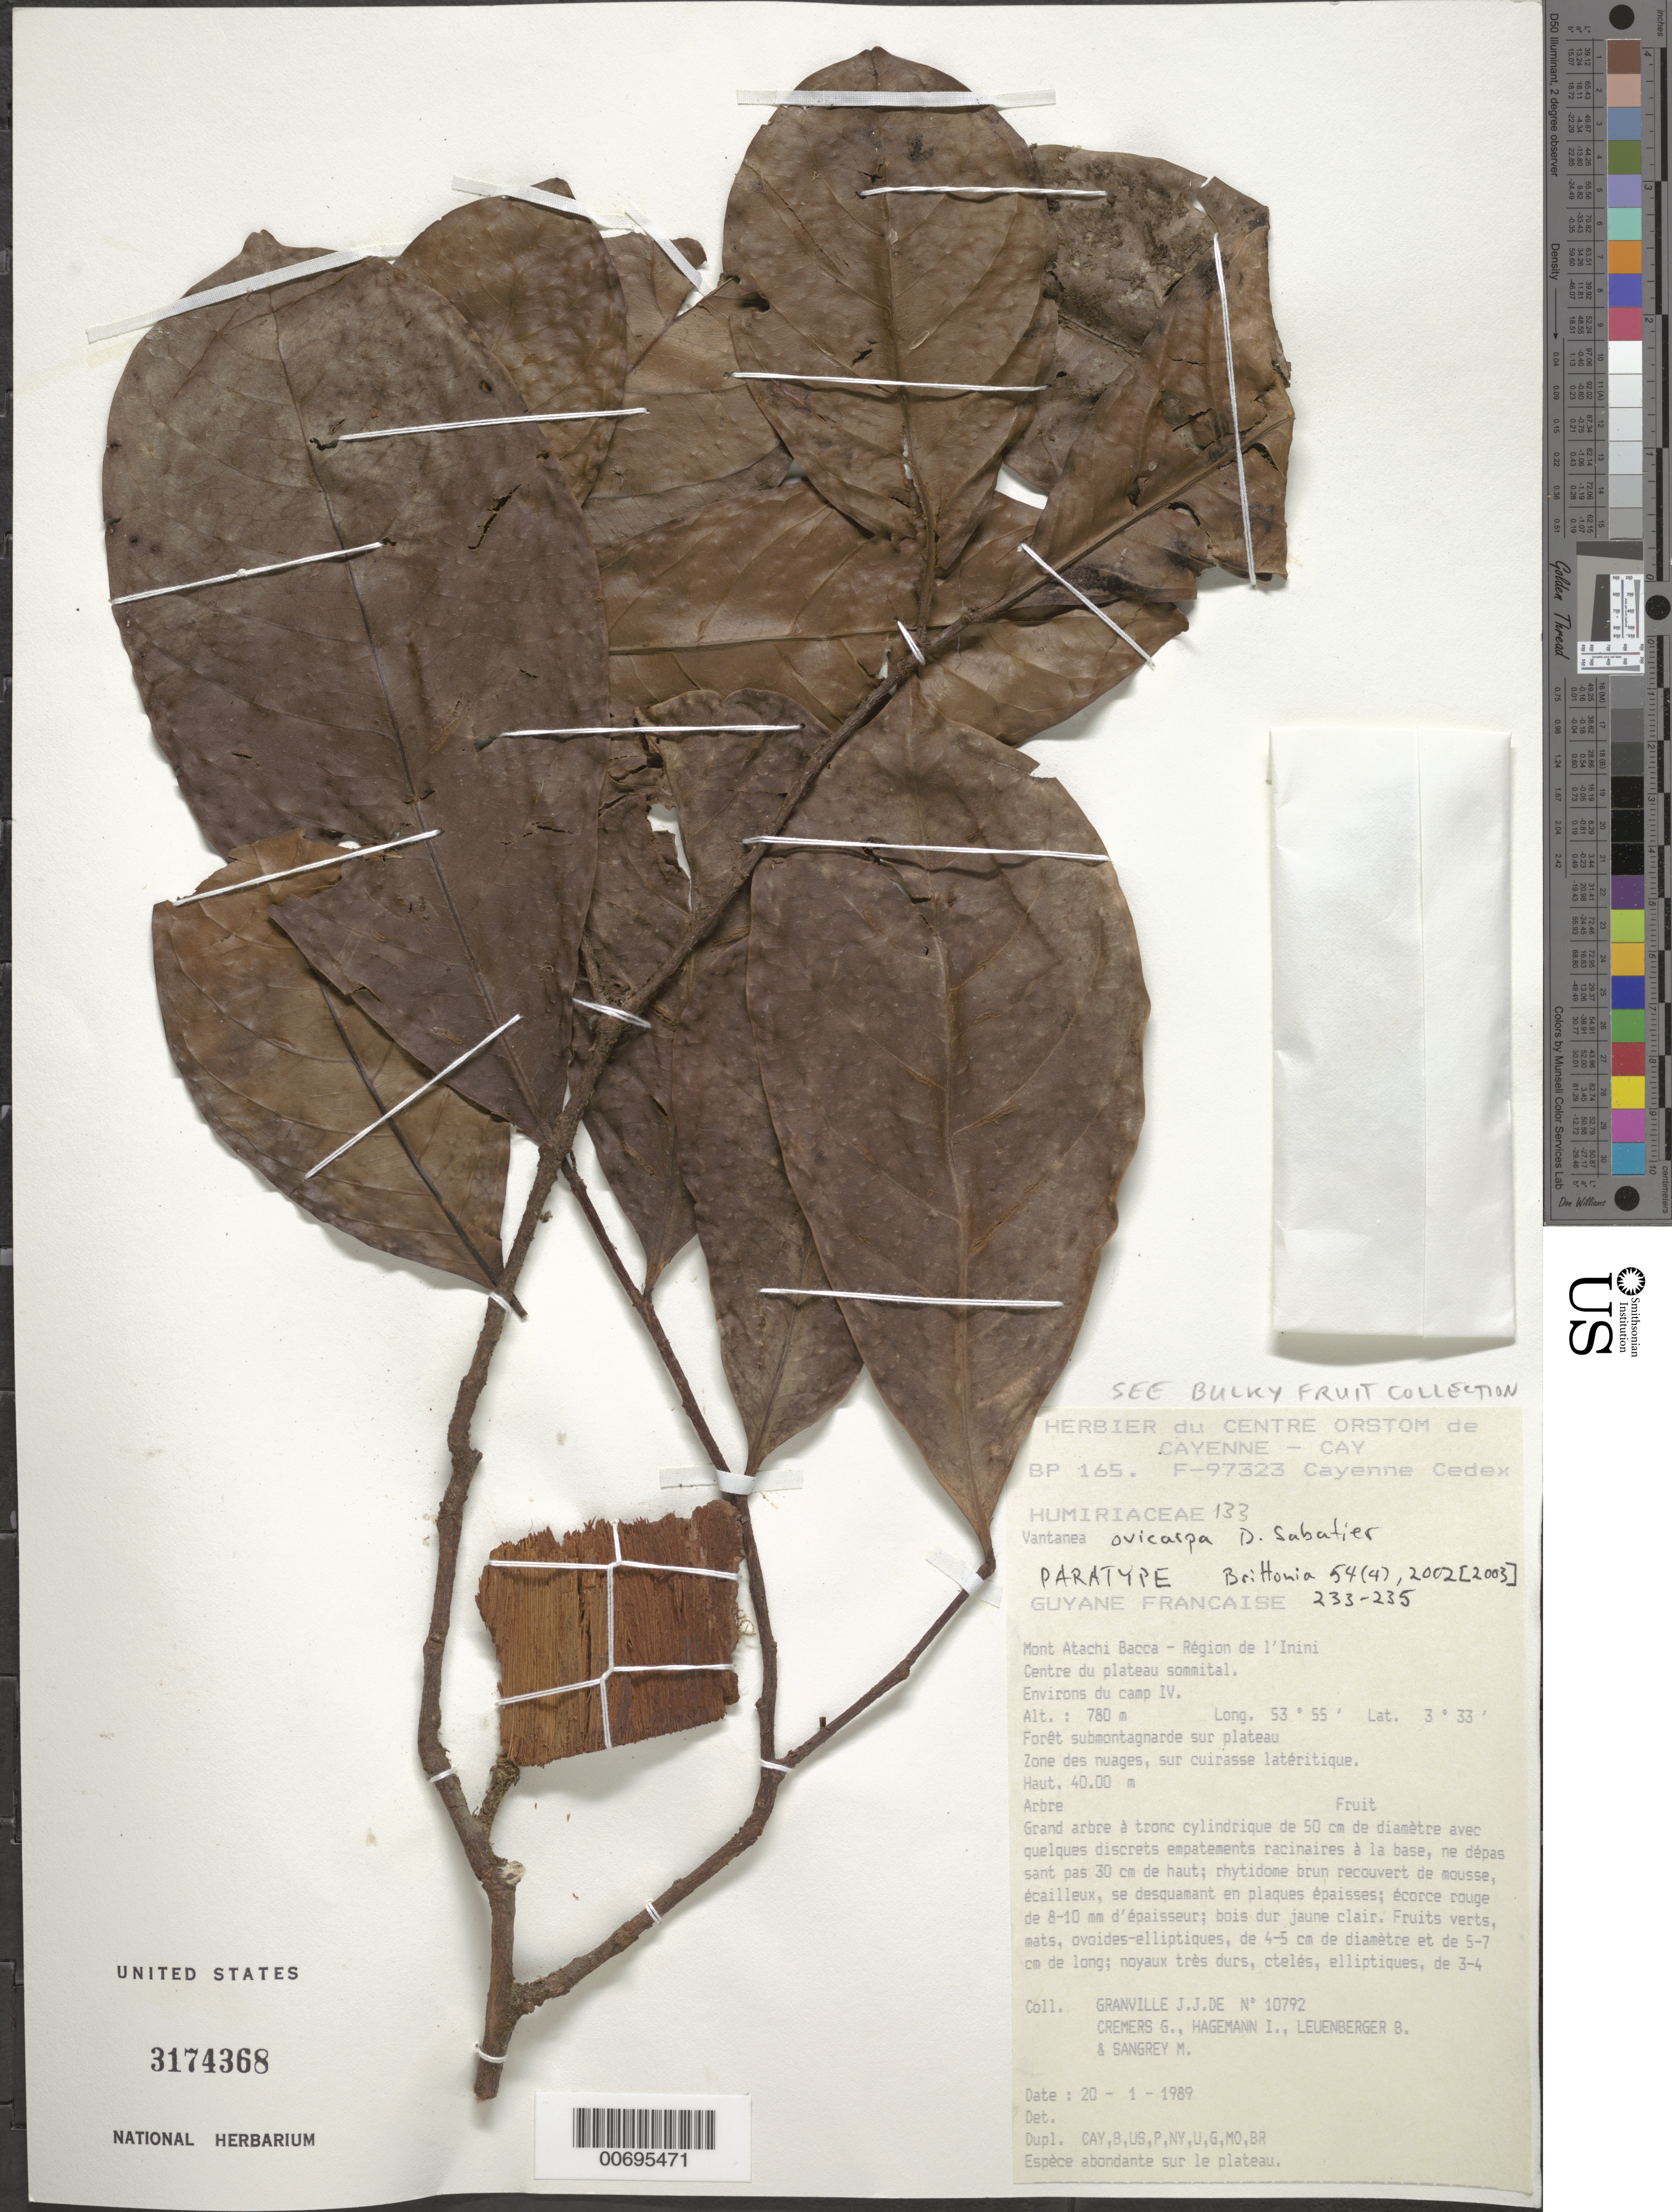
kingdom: Plantae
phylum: Tracheophyta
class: Magnoliopsida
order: Malpighiales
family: Humiriaceae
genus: Vantanea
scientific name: Vantanea ovicarpa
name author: Sabatier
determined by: Sabatier, D.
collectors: J.-J. de Granville, G. Cremers, J. Hagemann, B. E. Leuenberger & M. S. Sangrey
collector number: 10792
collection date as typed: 20-Jan-89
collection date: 1989-01-20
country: French Guiana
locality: Mont Atachi Bacca, région de l'Inini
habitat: Forêt submontagnarde sur plateau, zones de Nuages, sur cuirasse latèritique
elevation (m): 780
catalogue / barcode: US 3174368